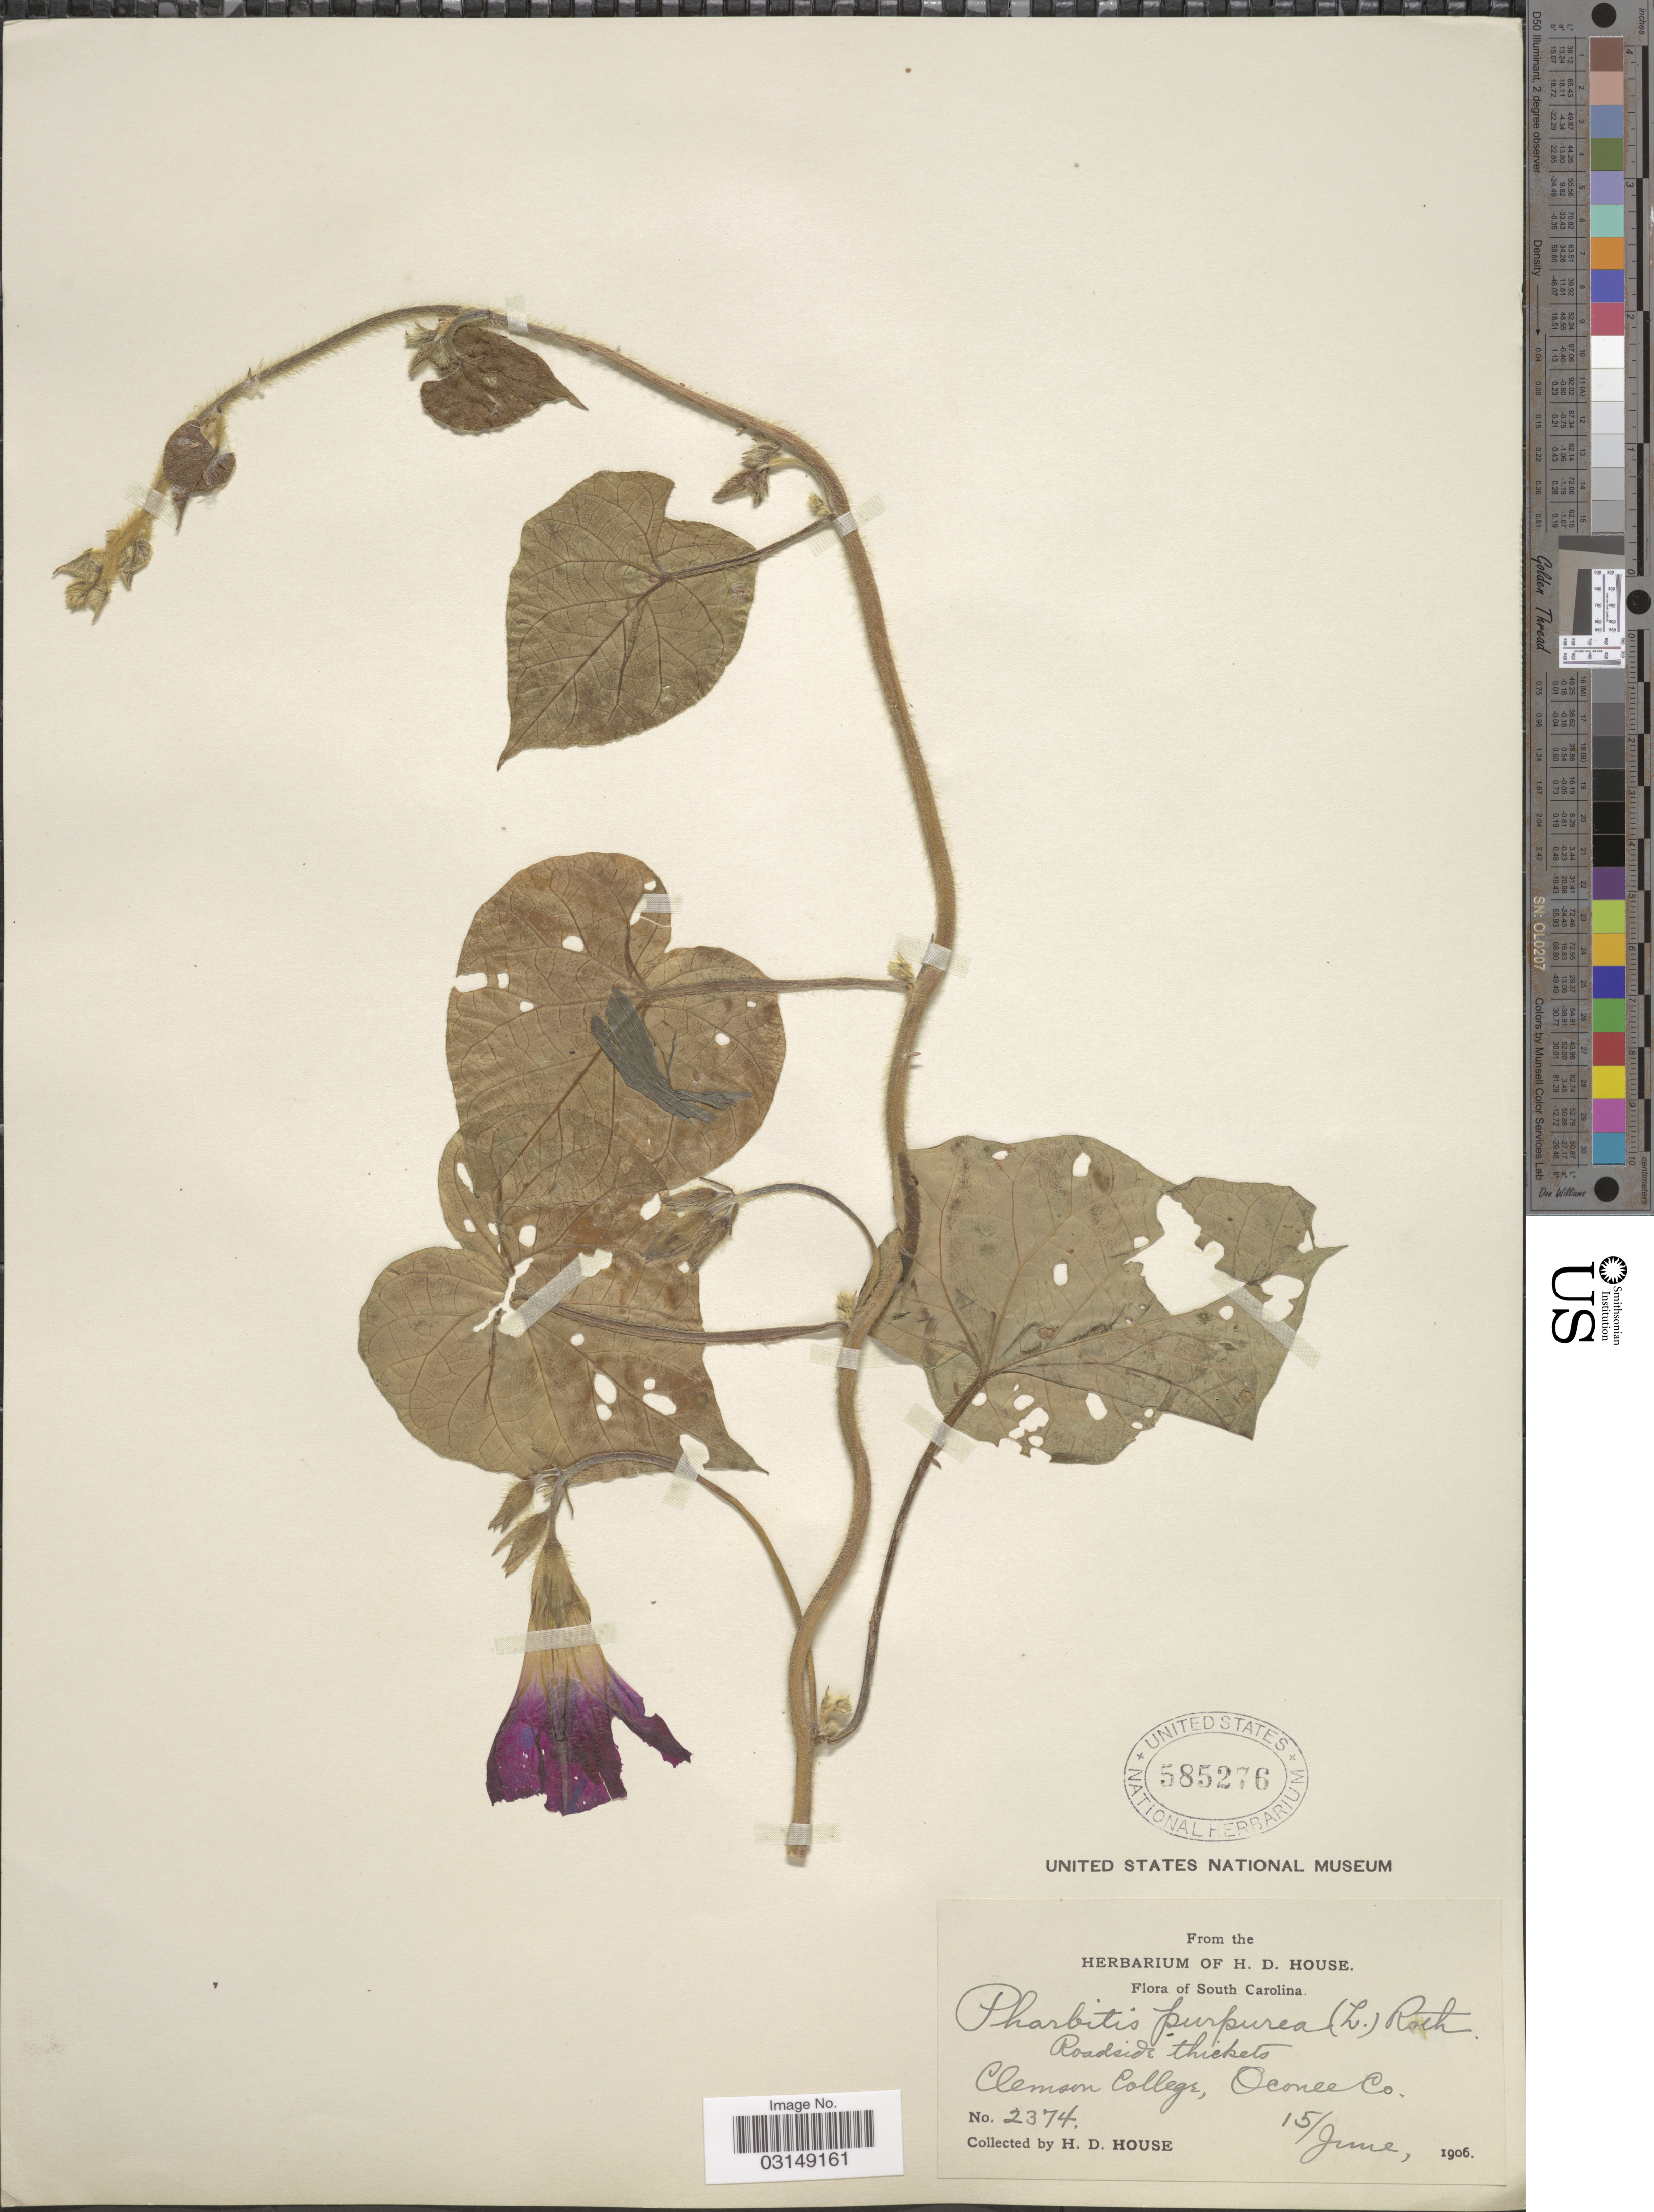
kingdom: Plantae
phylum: Tracheophyta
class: Magnoliopsida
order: Solanales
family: Convolvulaceae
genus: Ipomoea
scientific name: Ipomoea purpurea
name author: (L.) Roth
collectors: H. D. House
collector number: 2374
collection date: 1906-06-15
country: United States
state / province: South Carolina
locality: Clemson College, Oconee Co.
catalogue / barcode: US 585276